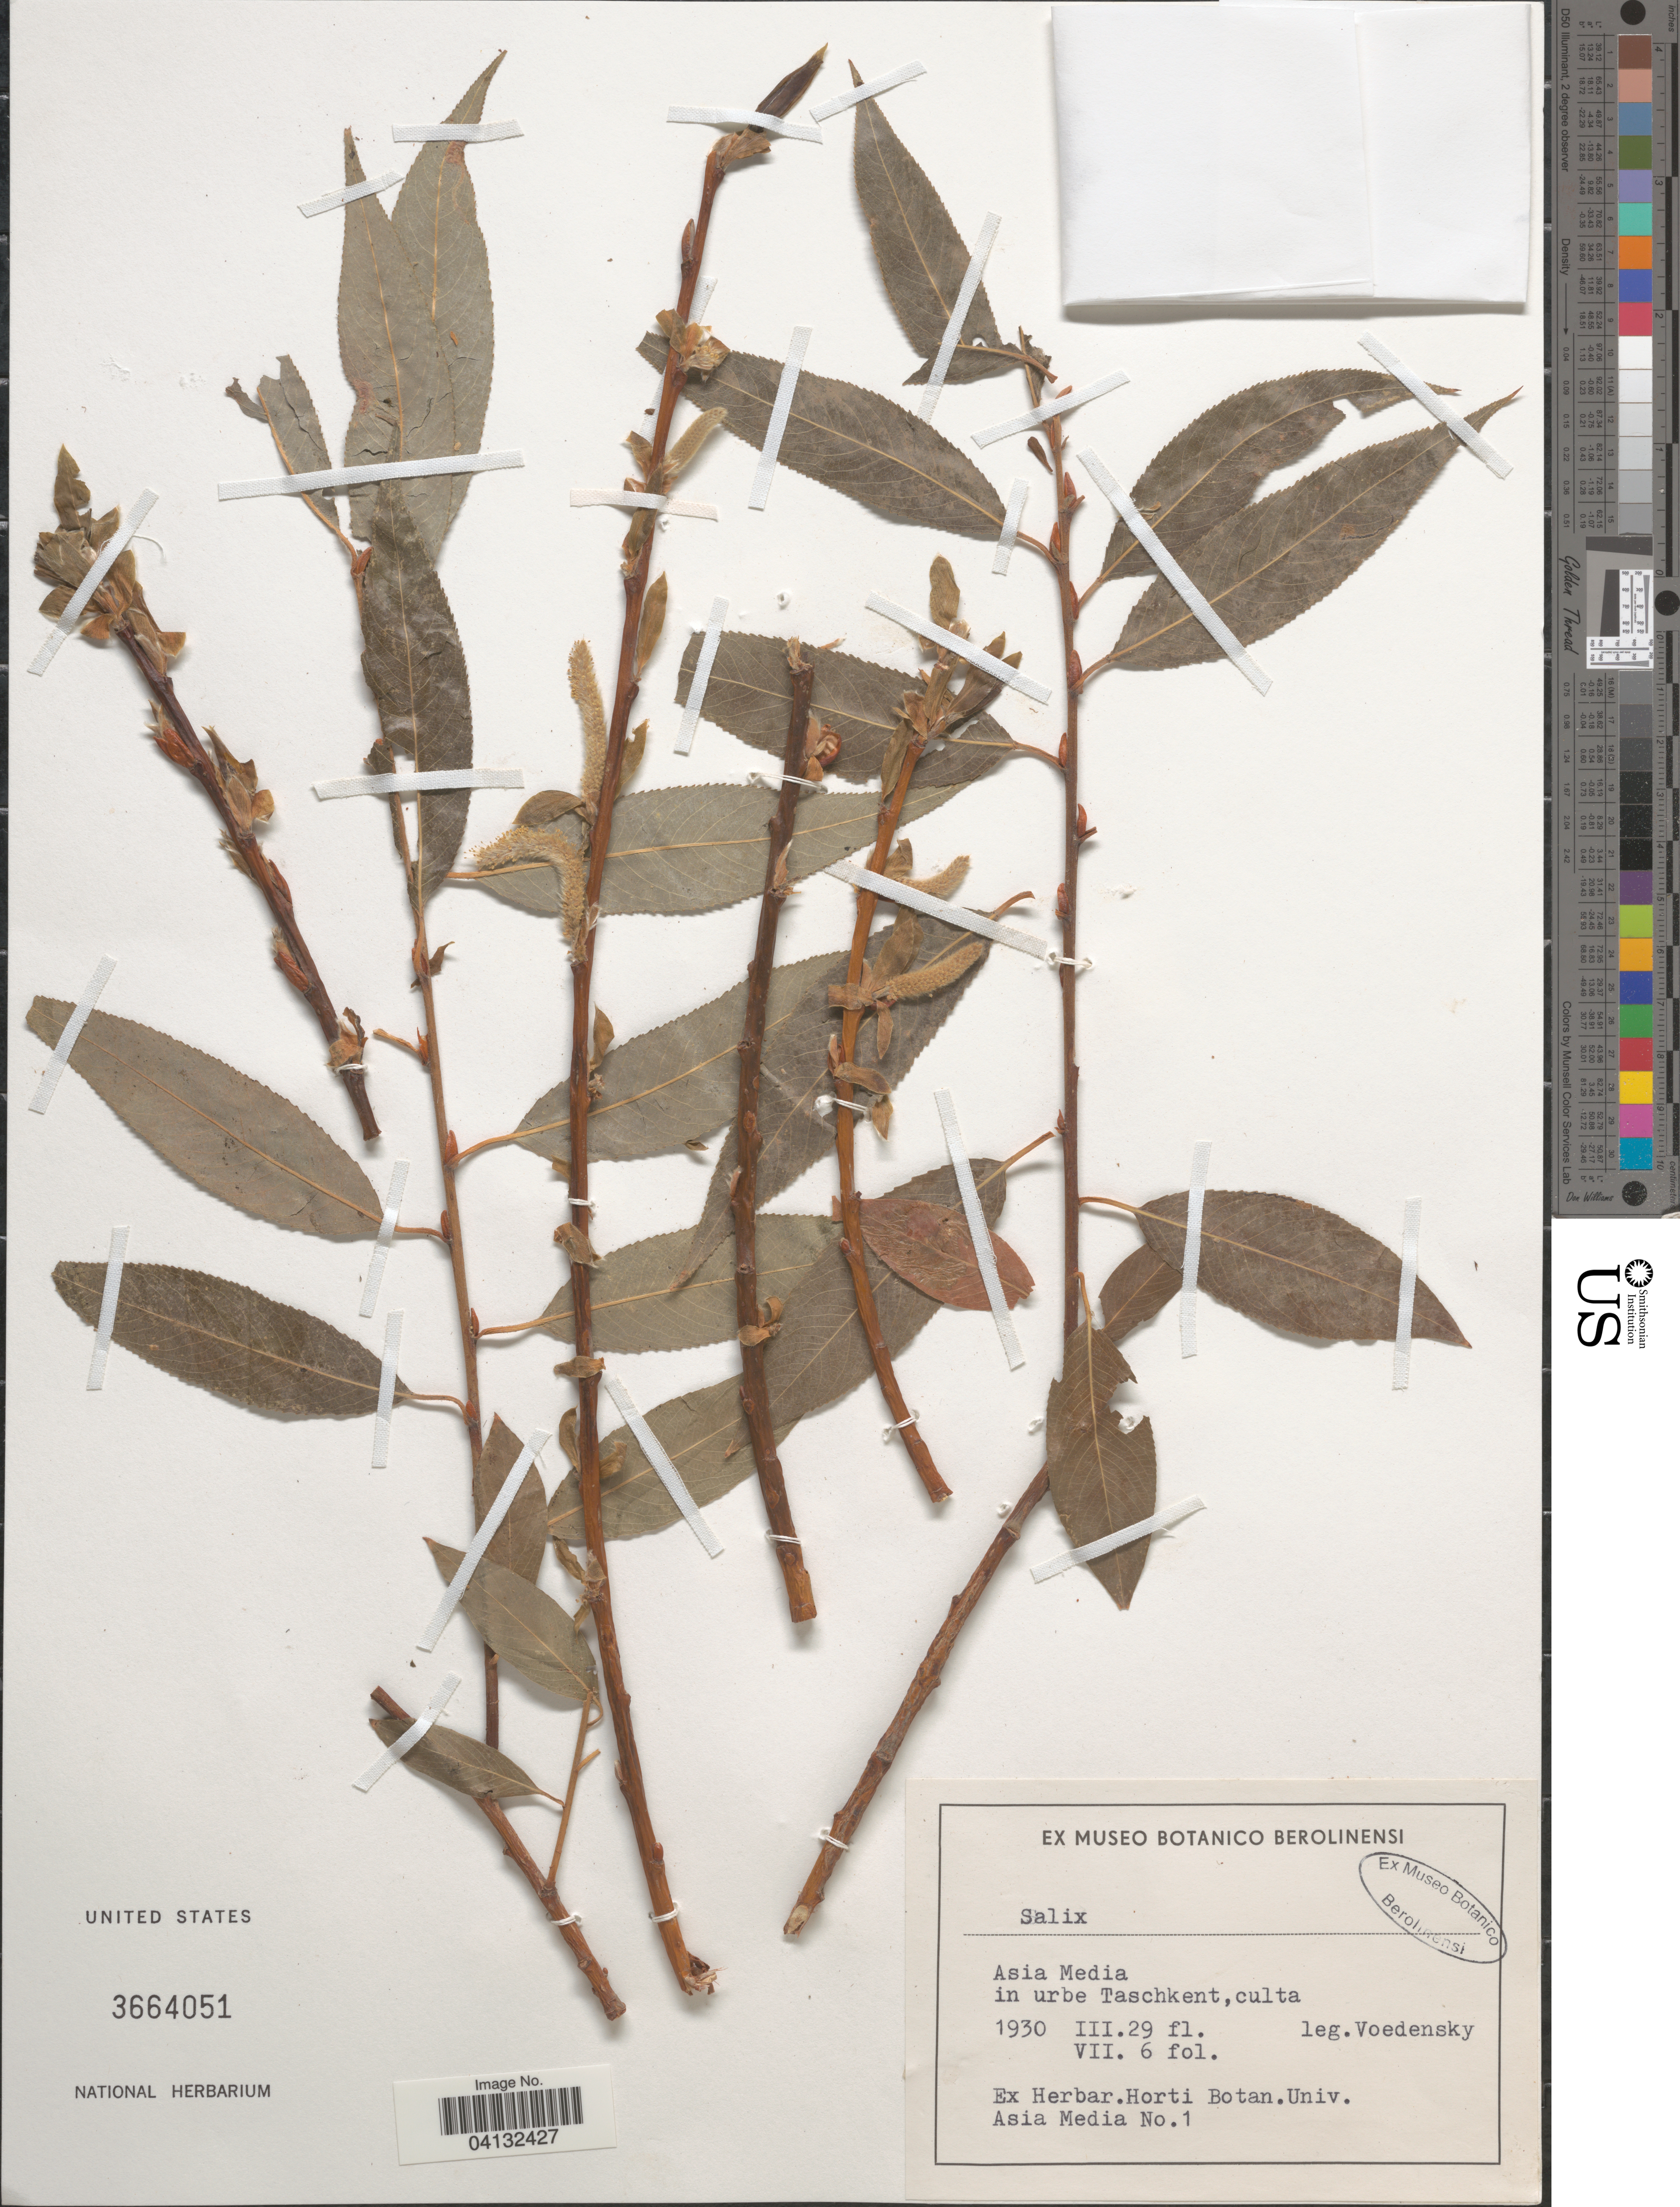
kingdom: Plantae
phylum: Tracheophyta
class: Magnoliopsida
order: Malpighiales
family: Salicaceae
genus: Salix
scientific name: Salix cordata x S. sericea Marshall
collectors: Voedensky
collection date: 1930-03-29/1930-07-06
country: Uzbekistan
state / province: Toshkent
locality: Asia Media in urbe Taschkent,culta.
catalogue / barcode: US 3664051